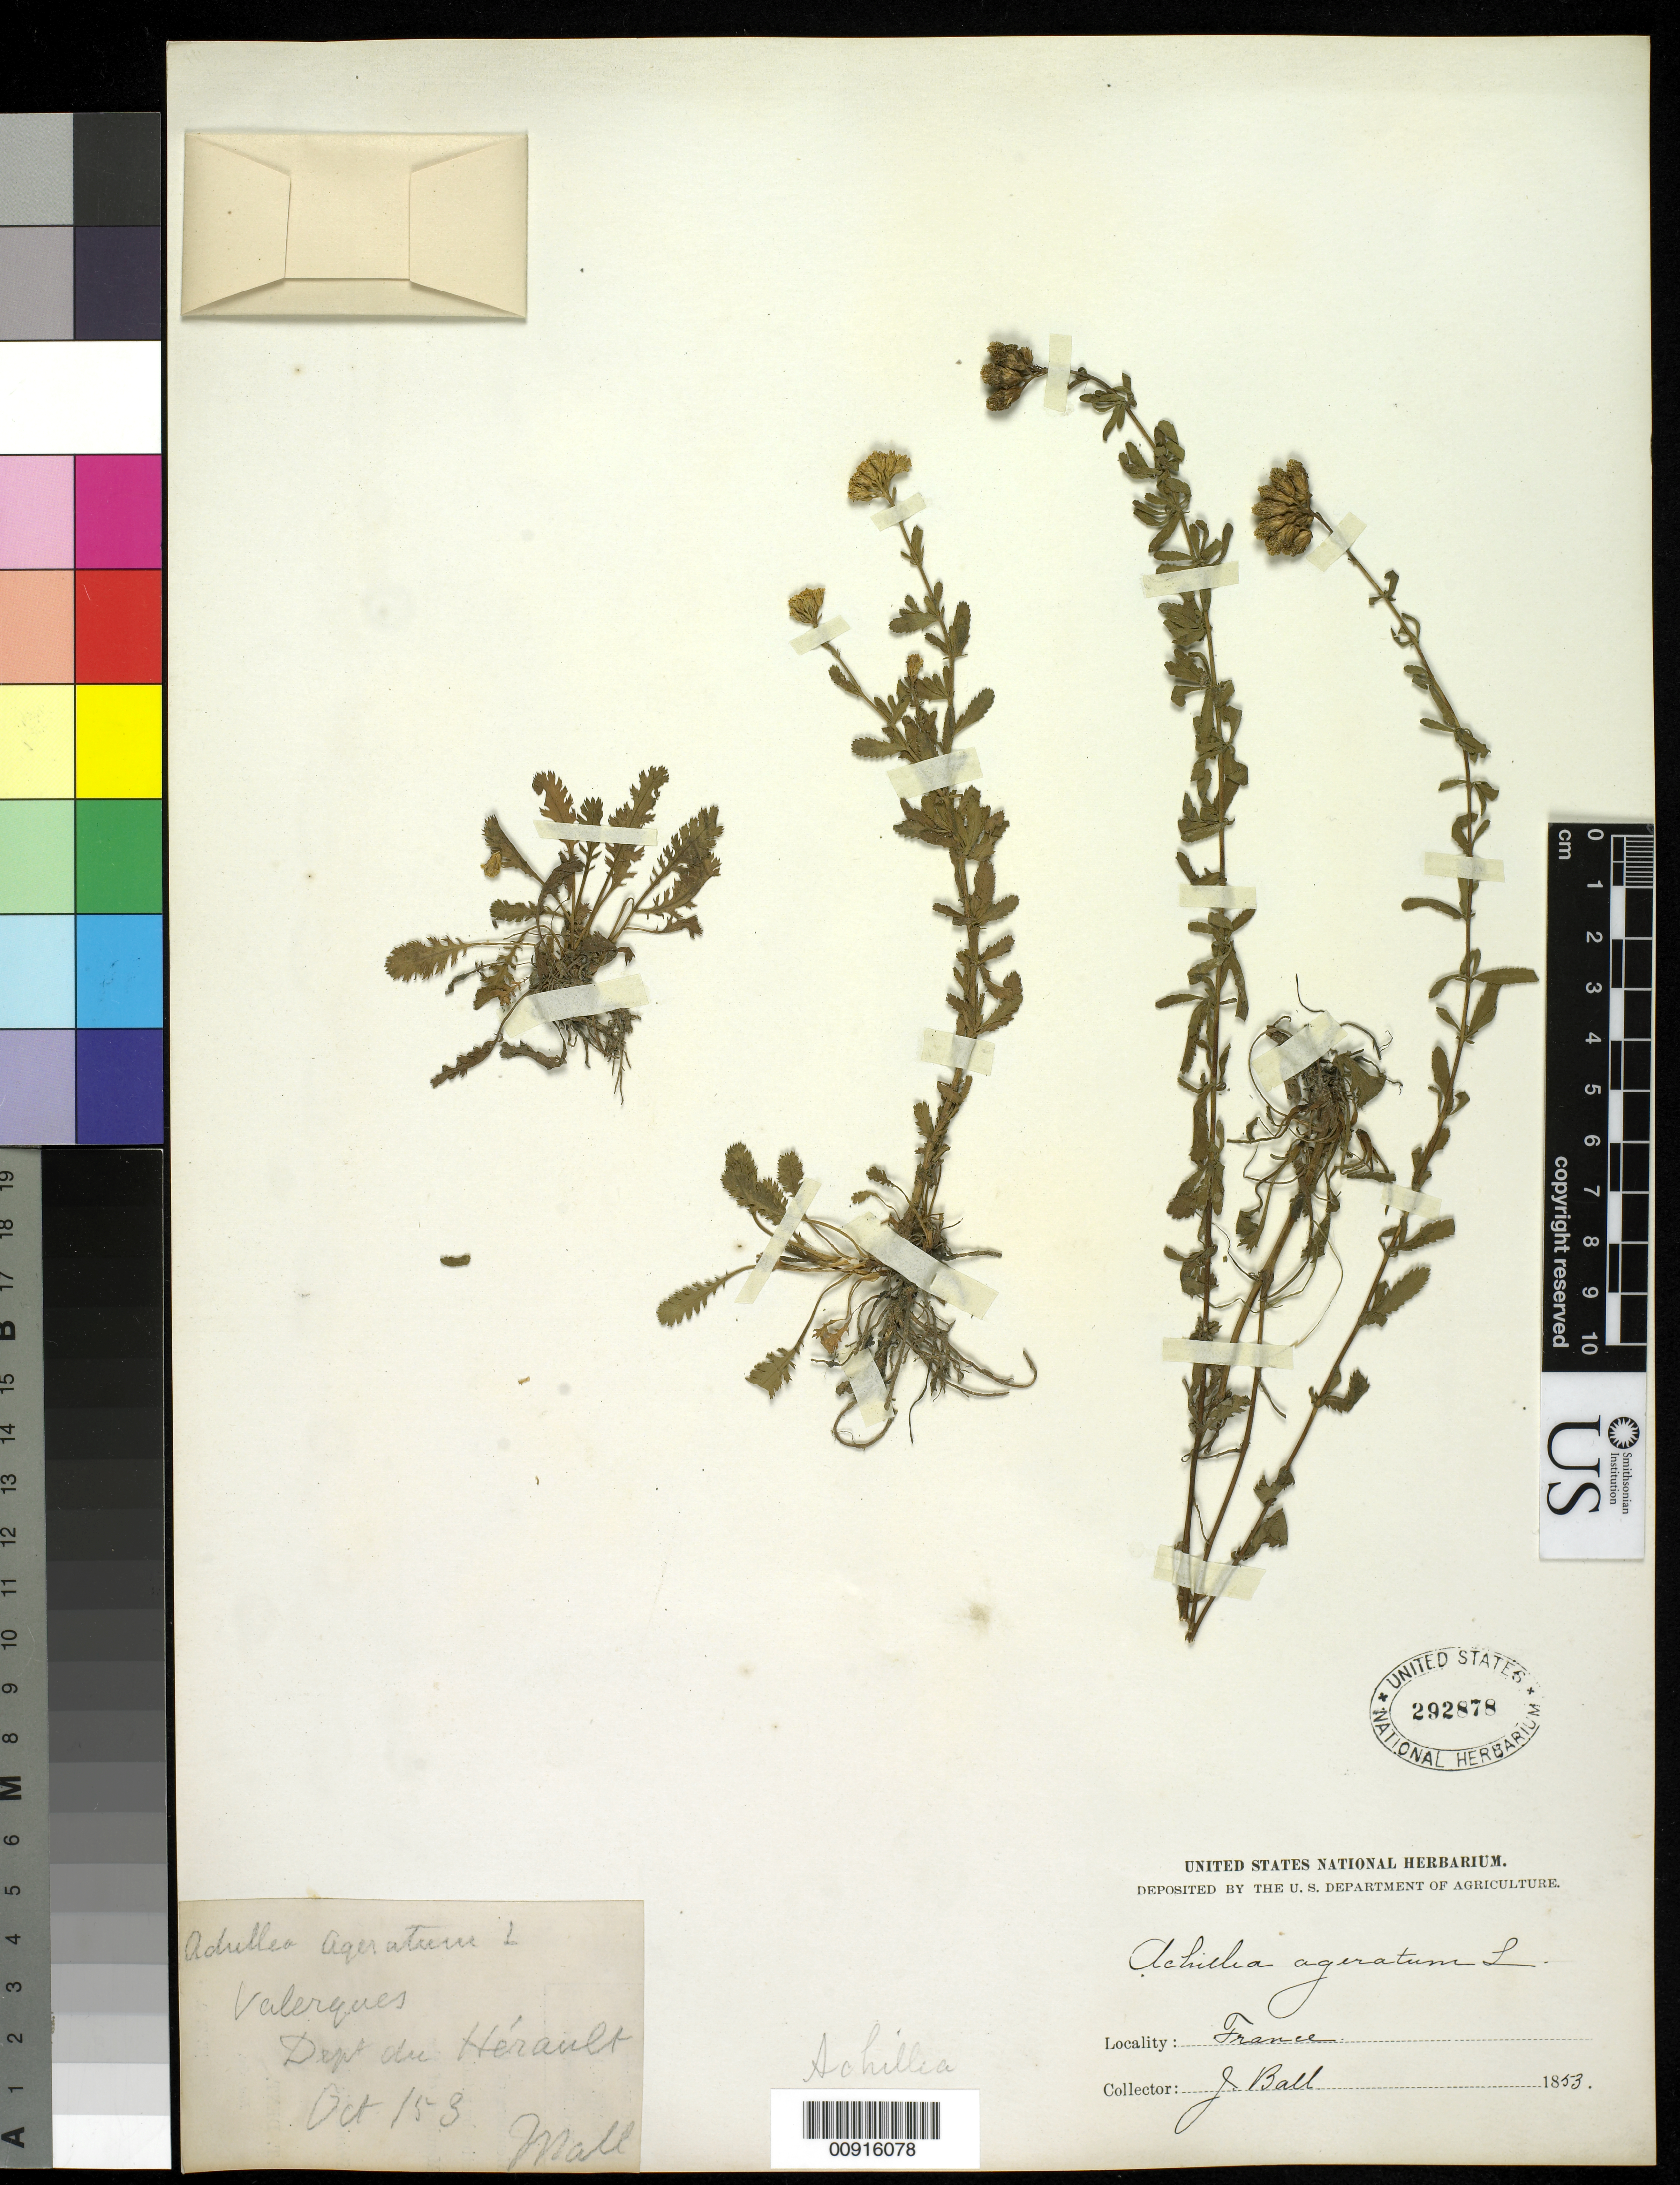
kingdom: Plantae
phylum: Tracheophyta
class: Magnoliopsida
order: Asterales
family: Asteraceae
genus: Achillea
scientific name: Achillea ageratum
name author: L.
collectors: J. Ball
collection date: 1853-10-15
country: France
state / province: Occitanie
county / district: Hérault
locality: Valerques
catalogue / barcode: US 292878